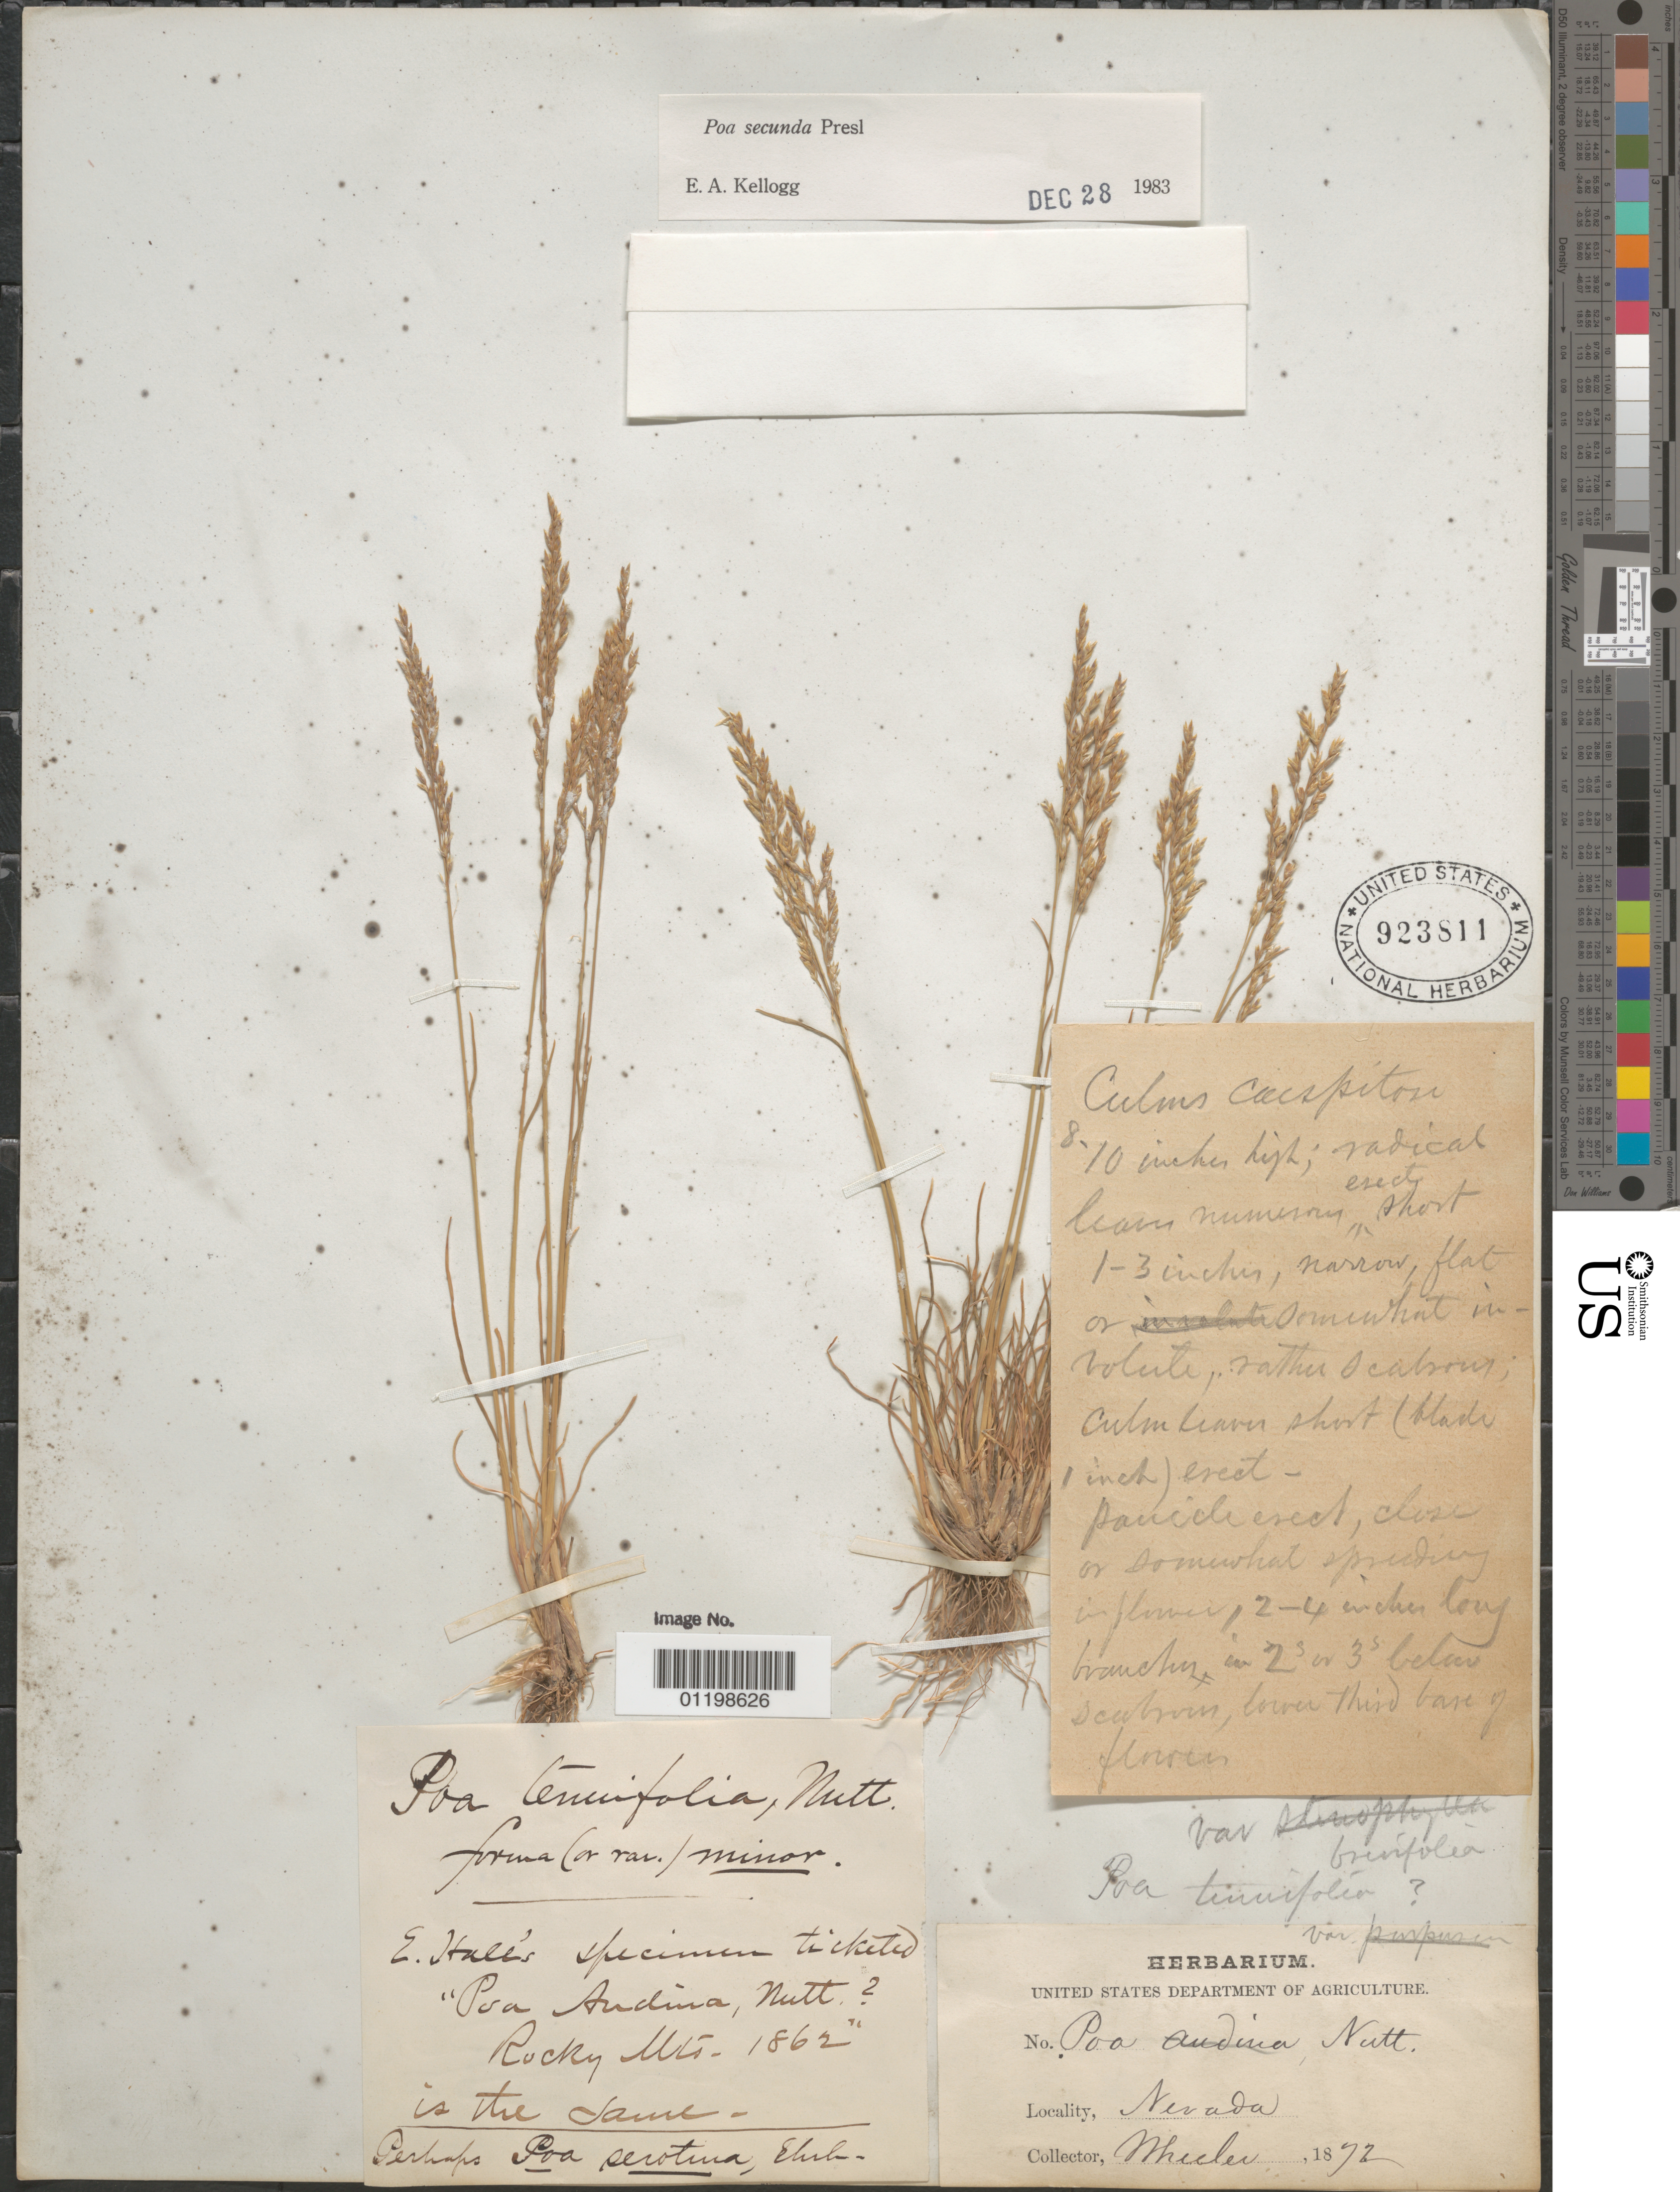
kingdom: Plantae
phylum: Tracheophyta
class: Liliopsida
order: Poales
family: Poaceae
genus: Poa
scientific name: Poa secunda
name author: J. Presl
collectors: -- Wheeler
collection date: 1872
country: United States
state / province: Nevada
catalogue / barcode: US 923811